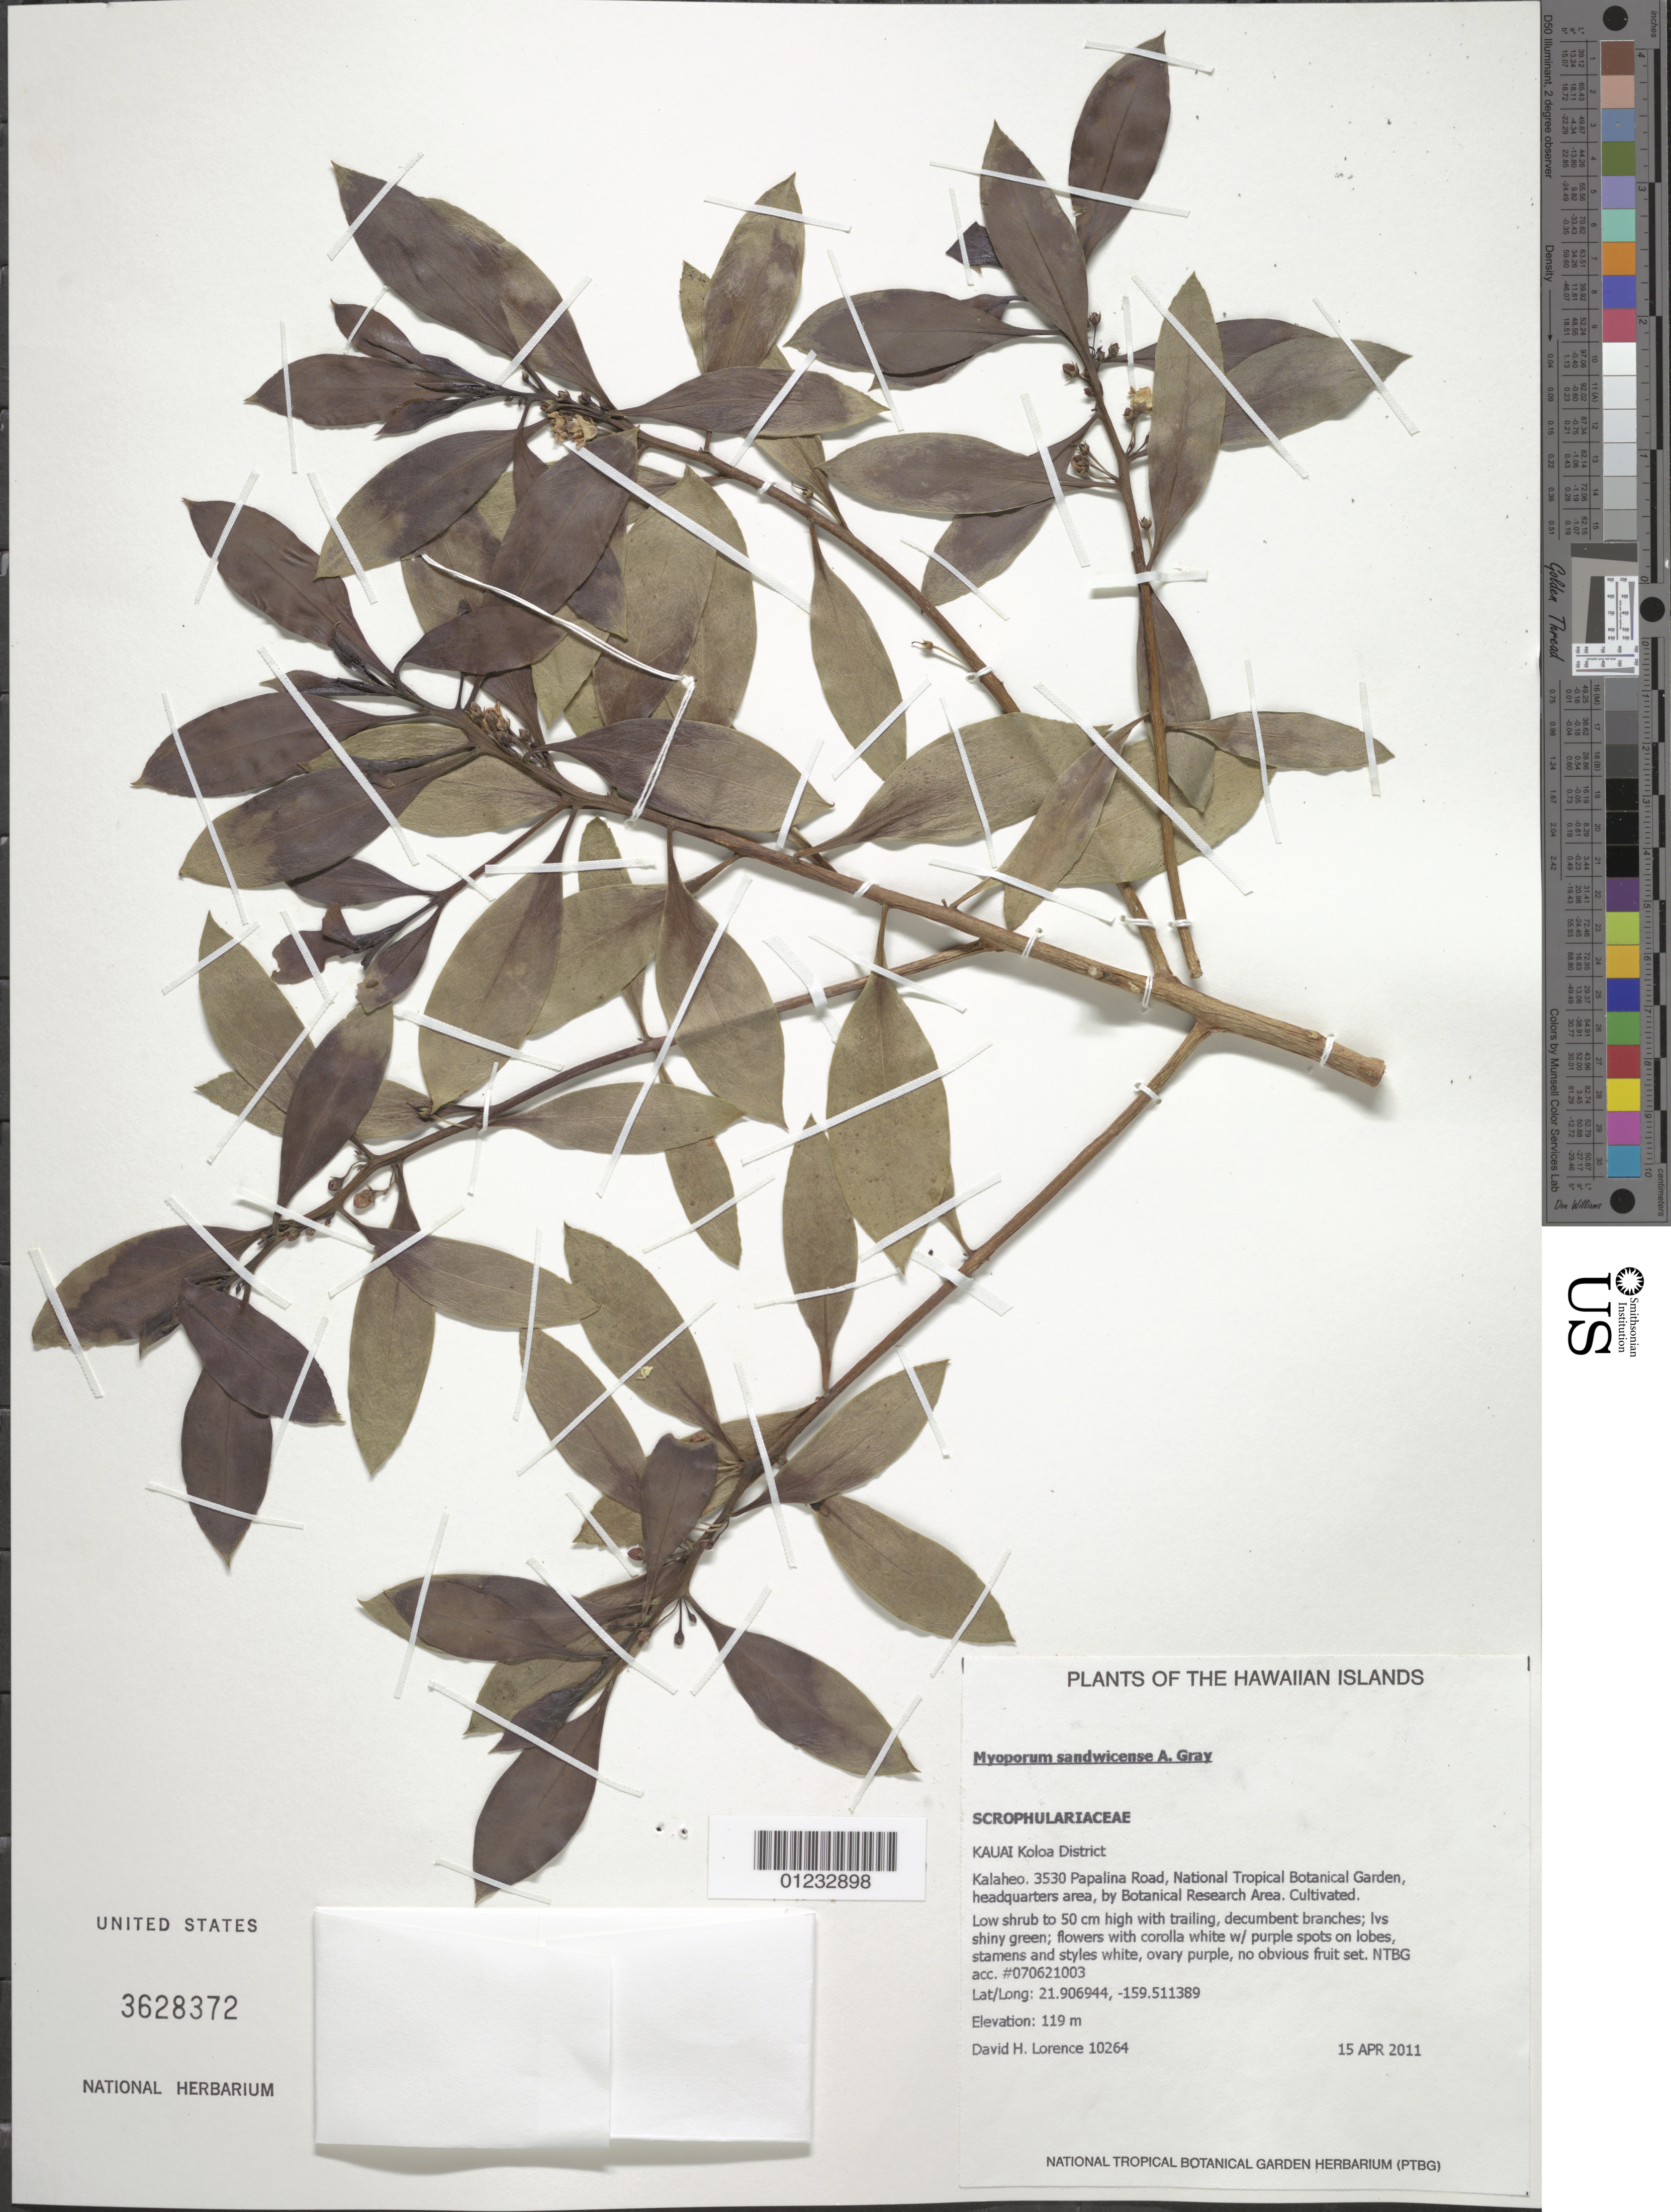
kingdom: Plantae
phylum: Tracheophyta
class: Magnoliopsida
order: Lamiales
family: Scrophulariaceae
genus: Myoporum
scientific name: Myoporum sandwicense subsp. sandwicense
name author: A. Gray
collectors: D. Lorence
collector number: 10264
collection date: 2011-04-15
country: United States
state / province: Hawaii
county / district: Kauai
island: Kaua'i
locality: Kalaheo, 3530 Papalina Road, National Tropical Botanical Garden, headquarters area, by Botanical Research Area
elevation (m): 36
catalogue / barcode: US 3628372